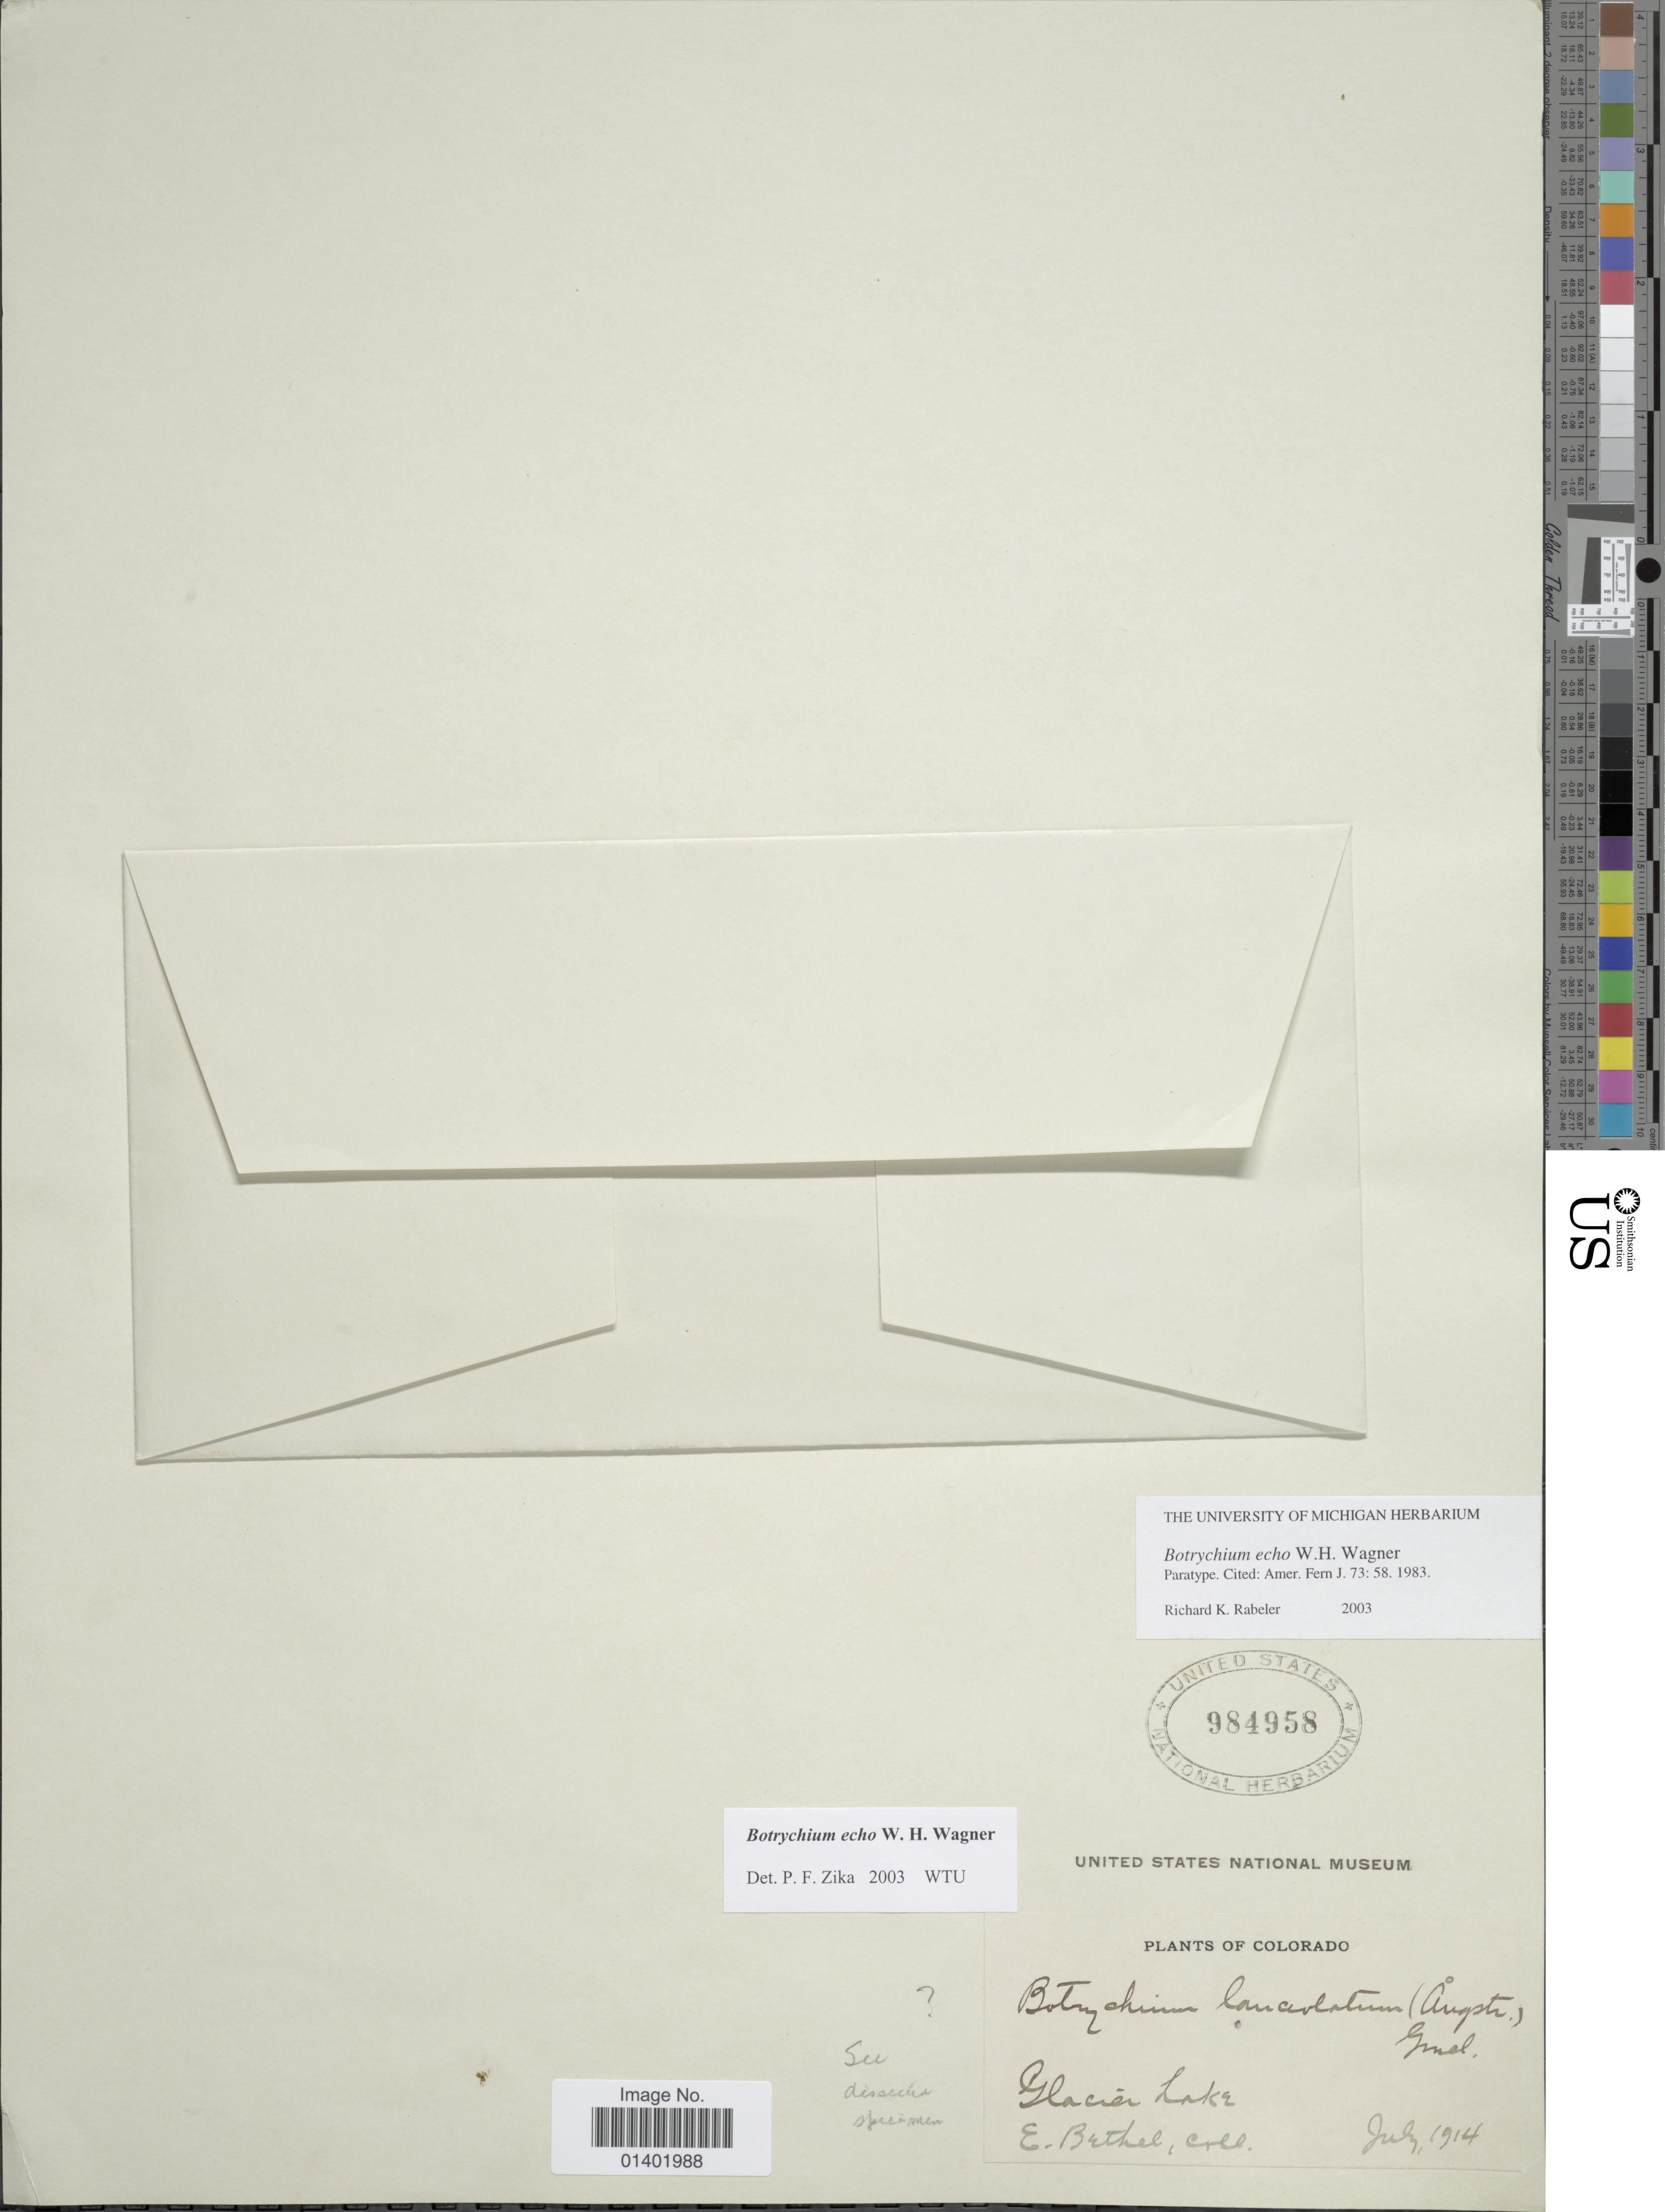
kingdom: Plantae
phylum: Tracheophyta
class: Polypodiopsida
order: Ophioglossales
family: Ophioglossaceae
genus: Botrychium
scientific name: Botrychium echo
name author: W.H. Wagner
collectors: E. Bethel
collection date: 1914-07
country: United States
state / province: Colorado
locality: Glacier Lake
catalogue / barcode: US 984958